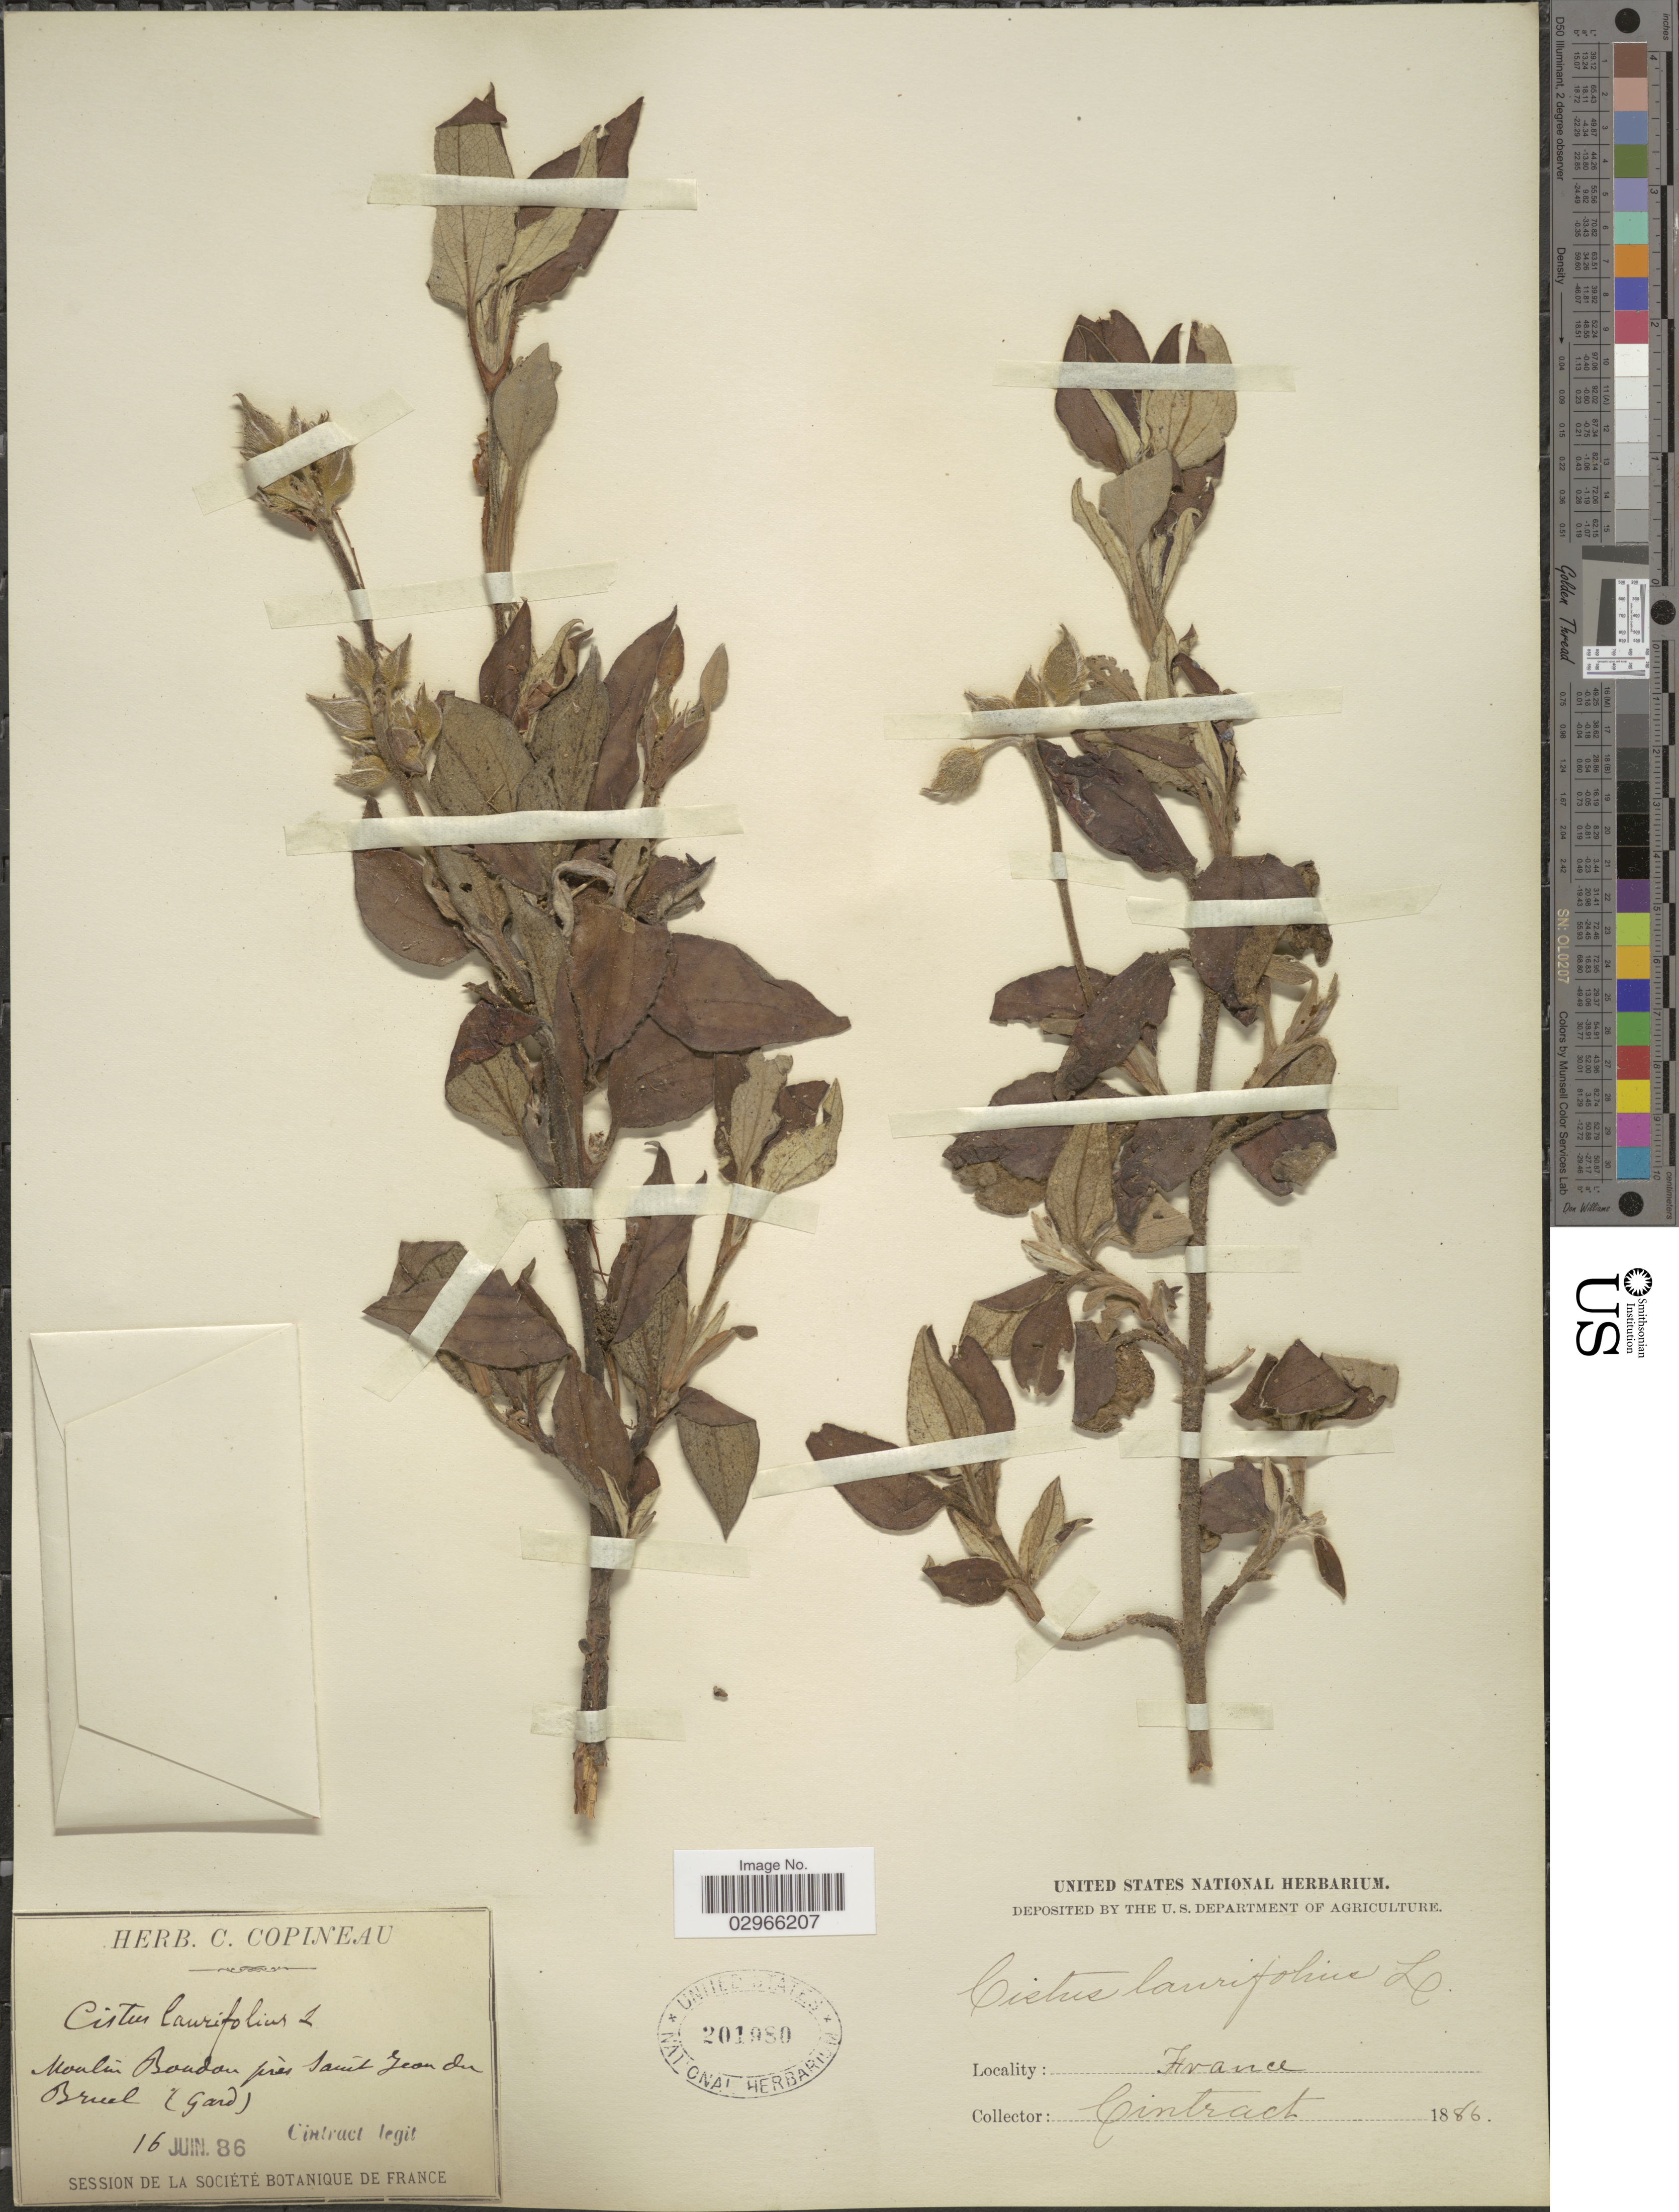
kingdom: Plantae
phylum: Tracheophyta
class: Magnoliopsida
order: Malvales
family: Cistaceae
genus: Cistus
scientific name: Cistus laurifolius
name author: L.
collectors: Cintract, --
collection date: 1886-06-16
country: France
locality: Moalin Boudan prés Saint Jean du Breul (Gard).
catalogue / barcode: US 201980